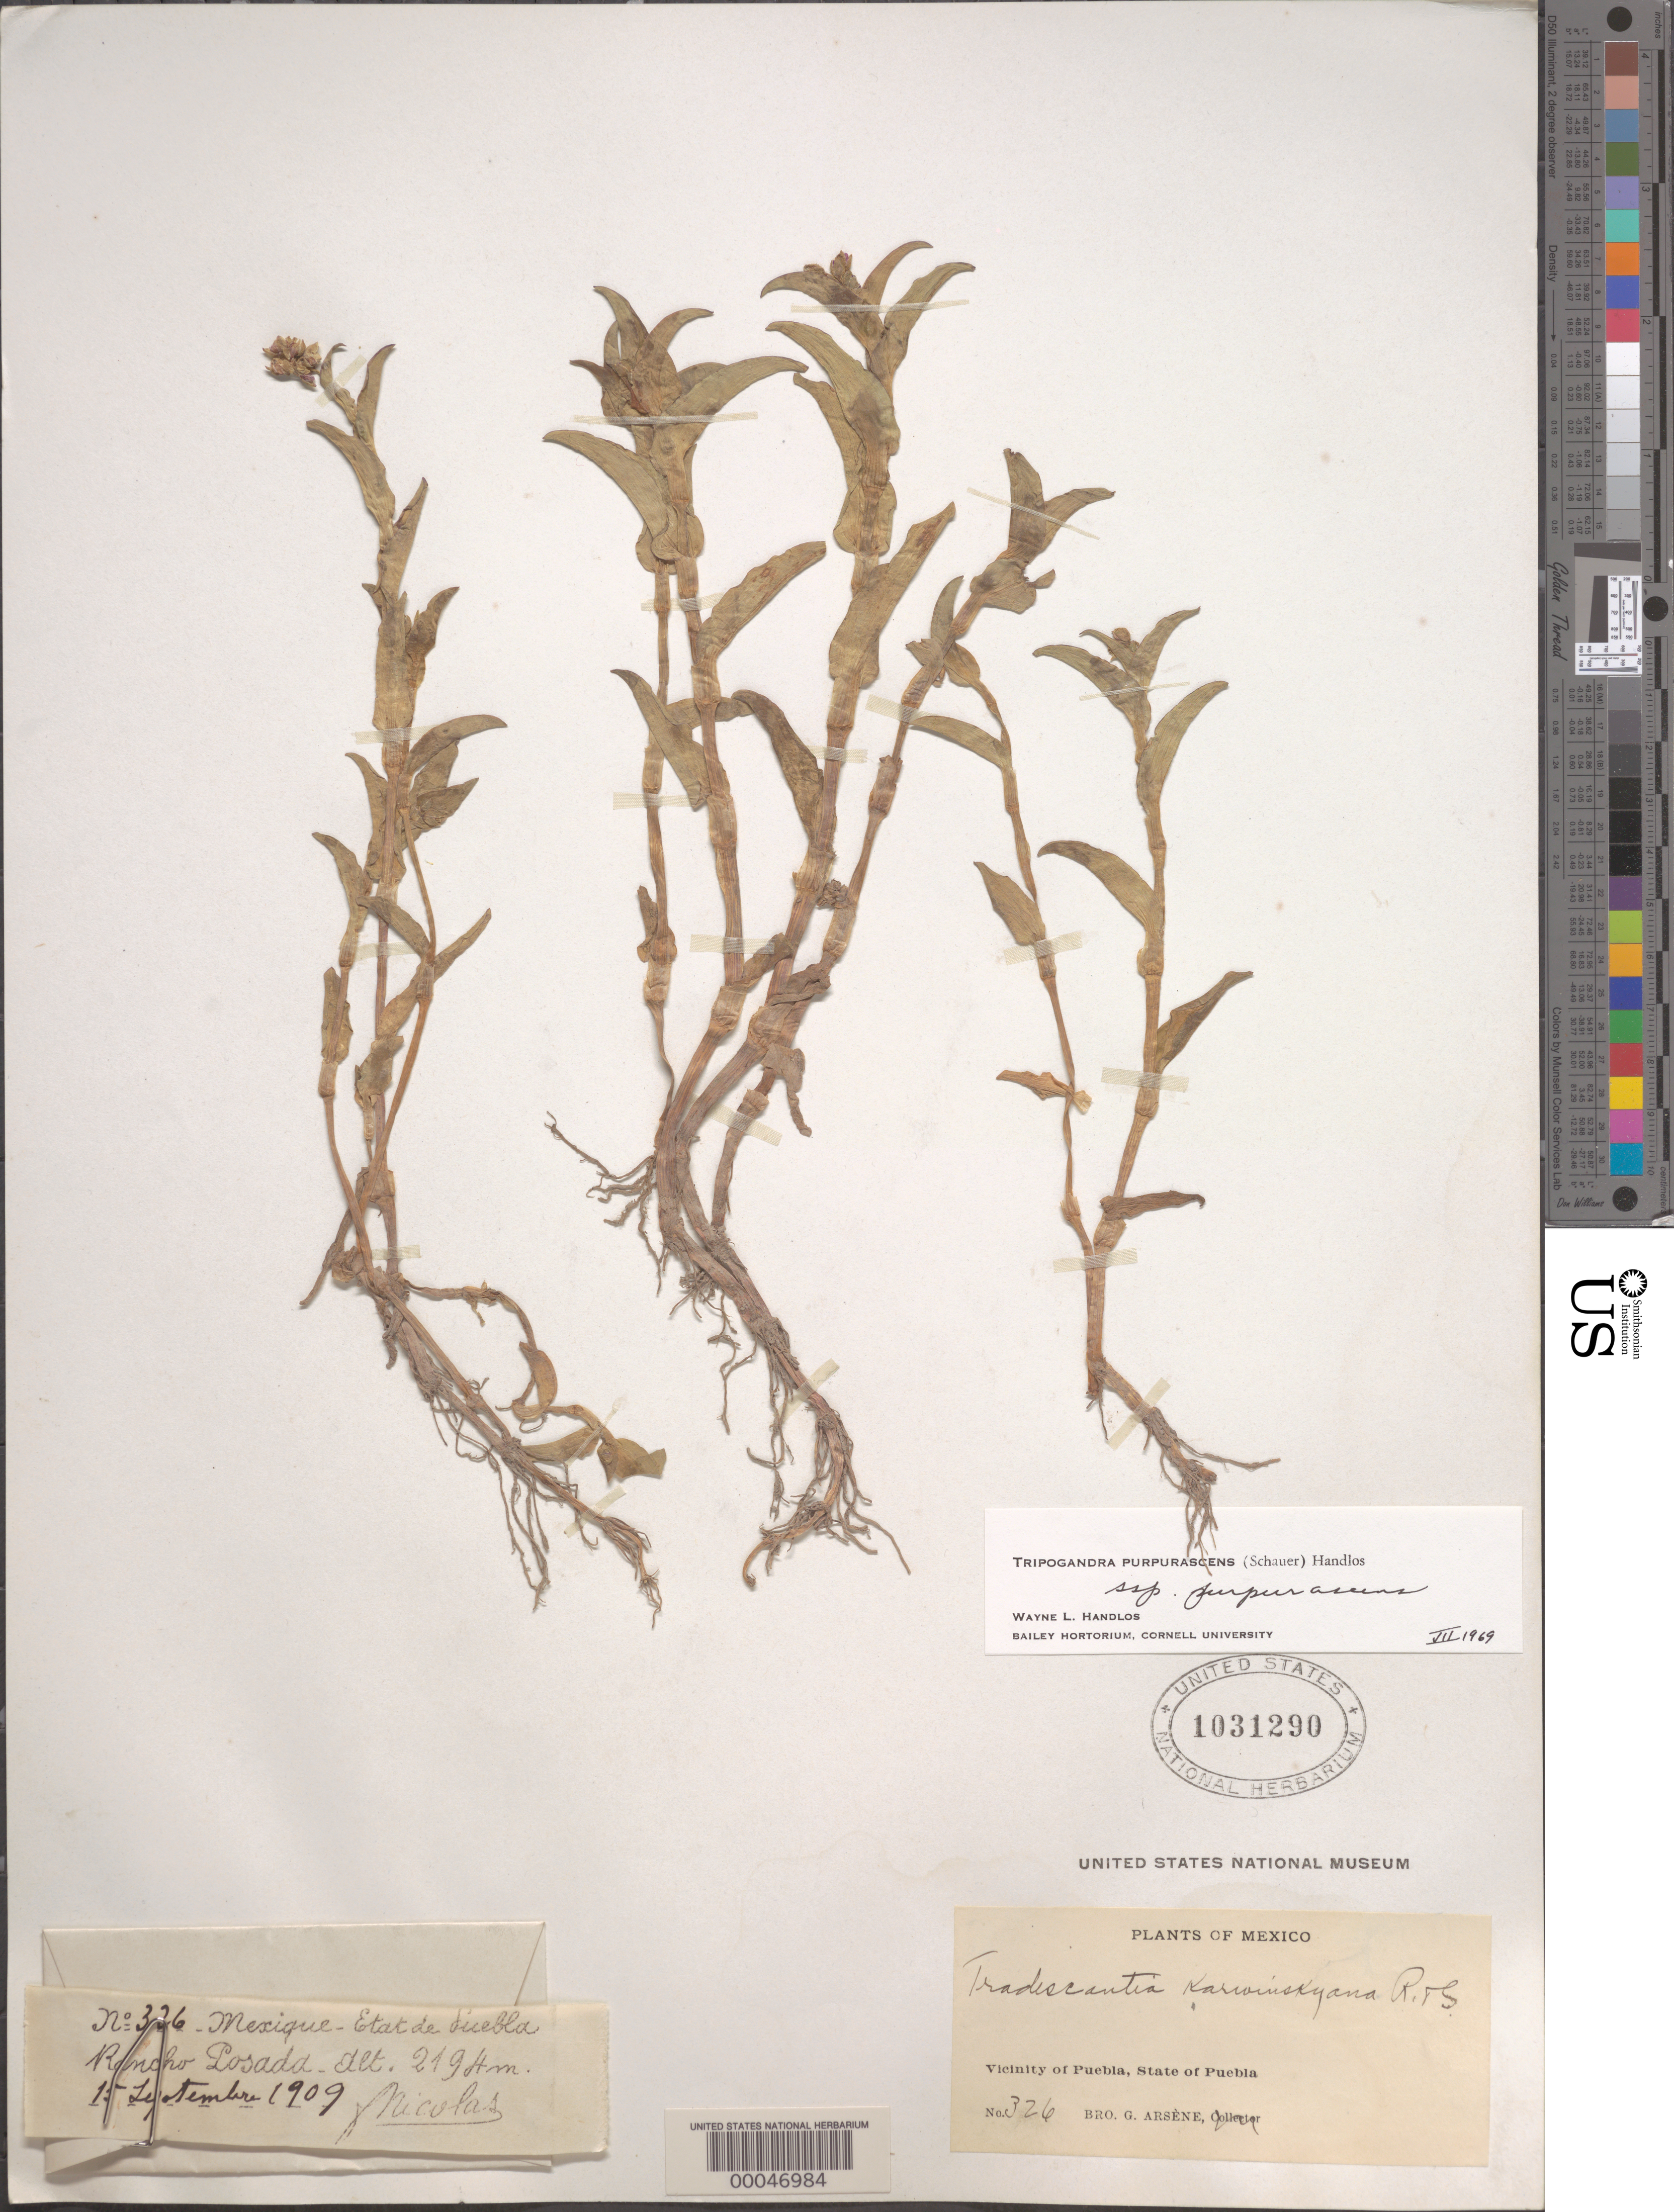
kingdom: Plantae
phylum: Tracheophyta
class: Liliopsida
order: Commelinales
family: Commelinaceae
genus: Tripogandra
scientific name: Tripogandra purpurascens subsp. purpurascens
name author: (S. Schauer) Handlos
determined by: Handlos, W. L.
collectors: Bro. G. Arsène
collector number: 326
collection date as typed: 15 Sep 1909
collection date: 1909-09-15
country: Mexico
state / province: Puebla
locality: Rancho rosada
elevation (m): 2194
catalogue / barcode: US 1031290